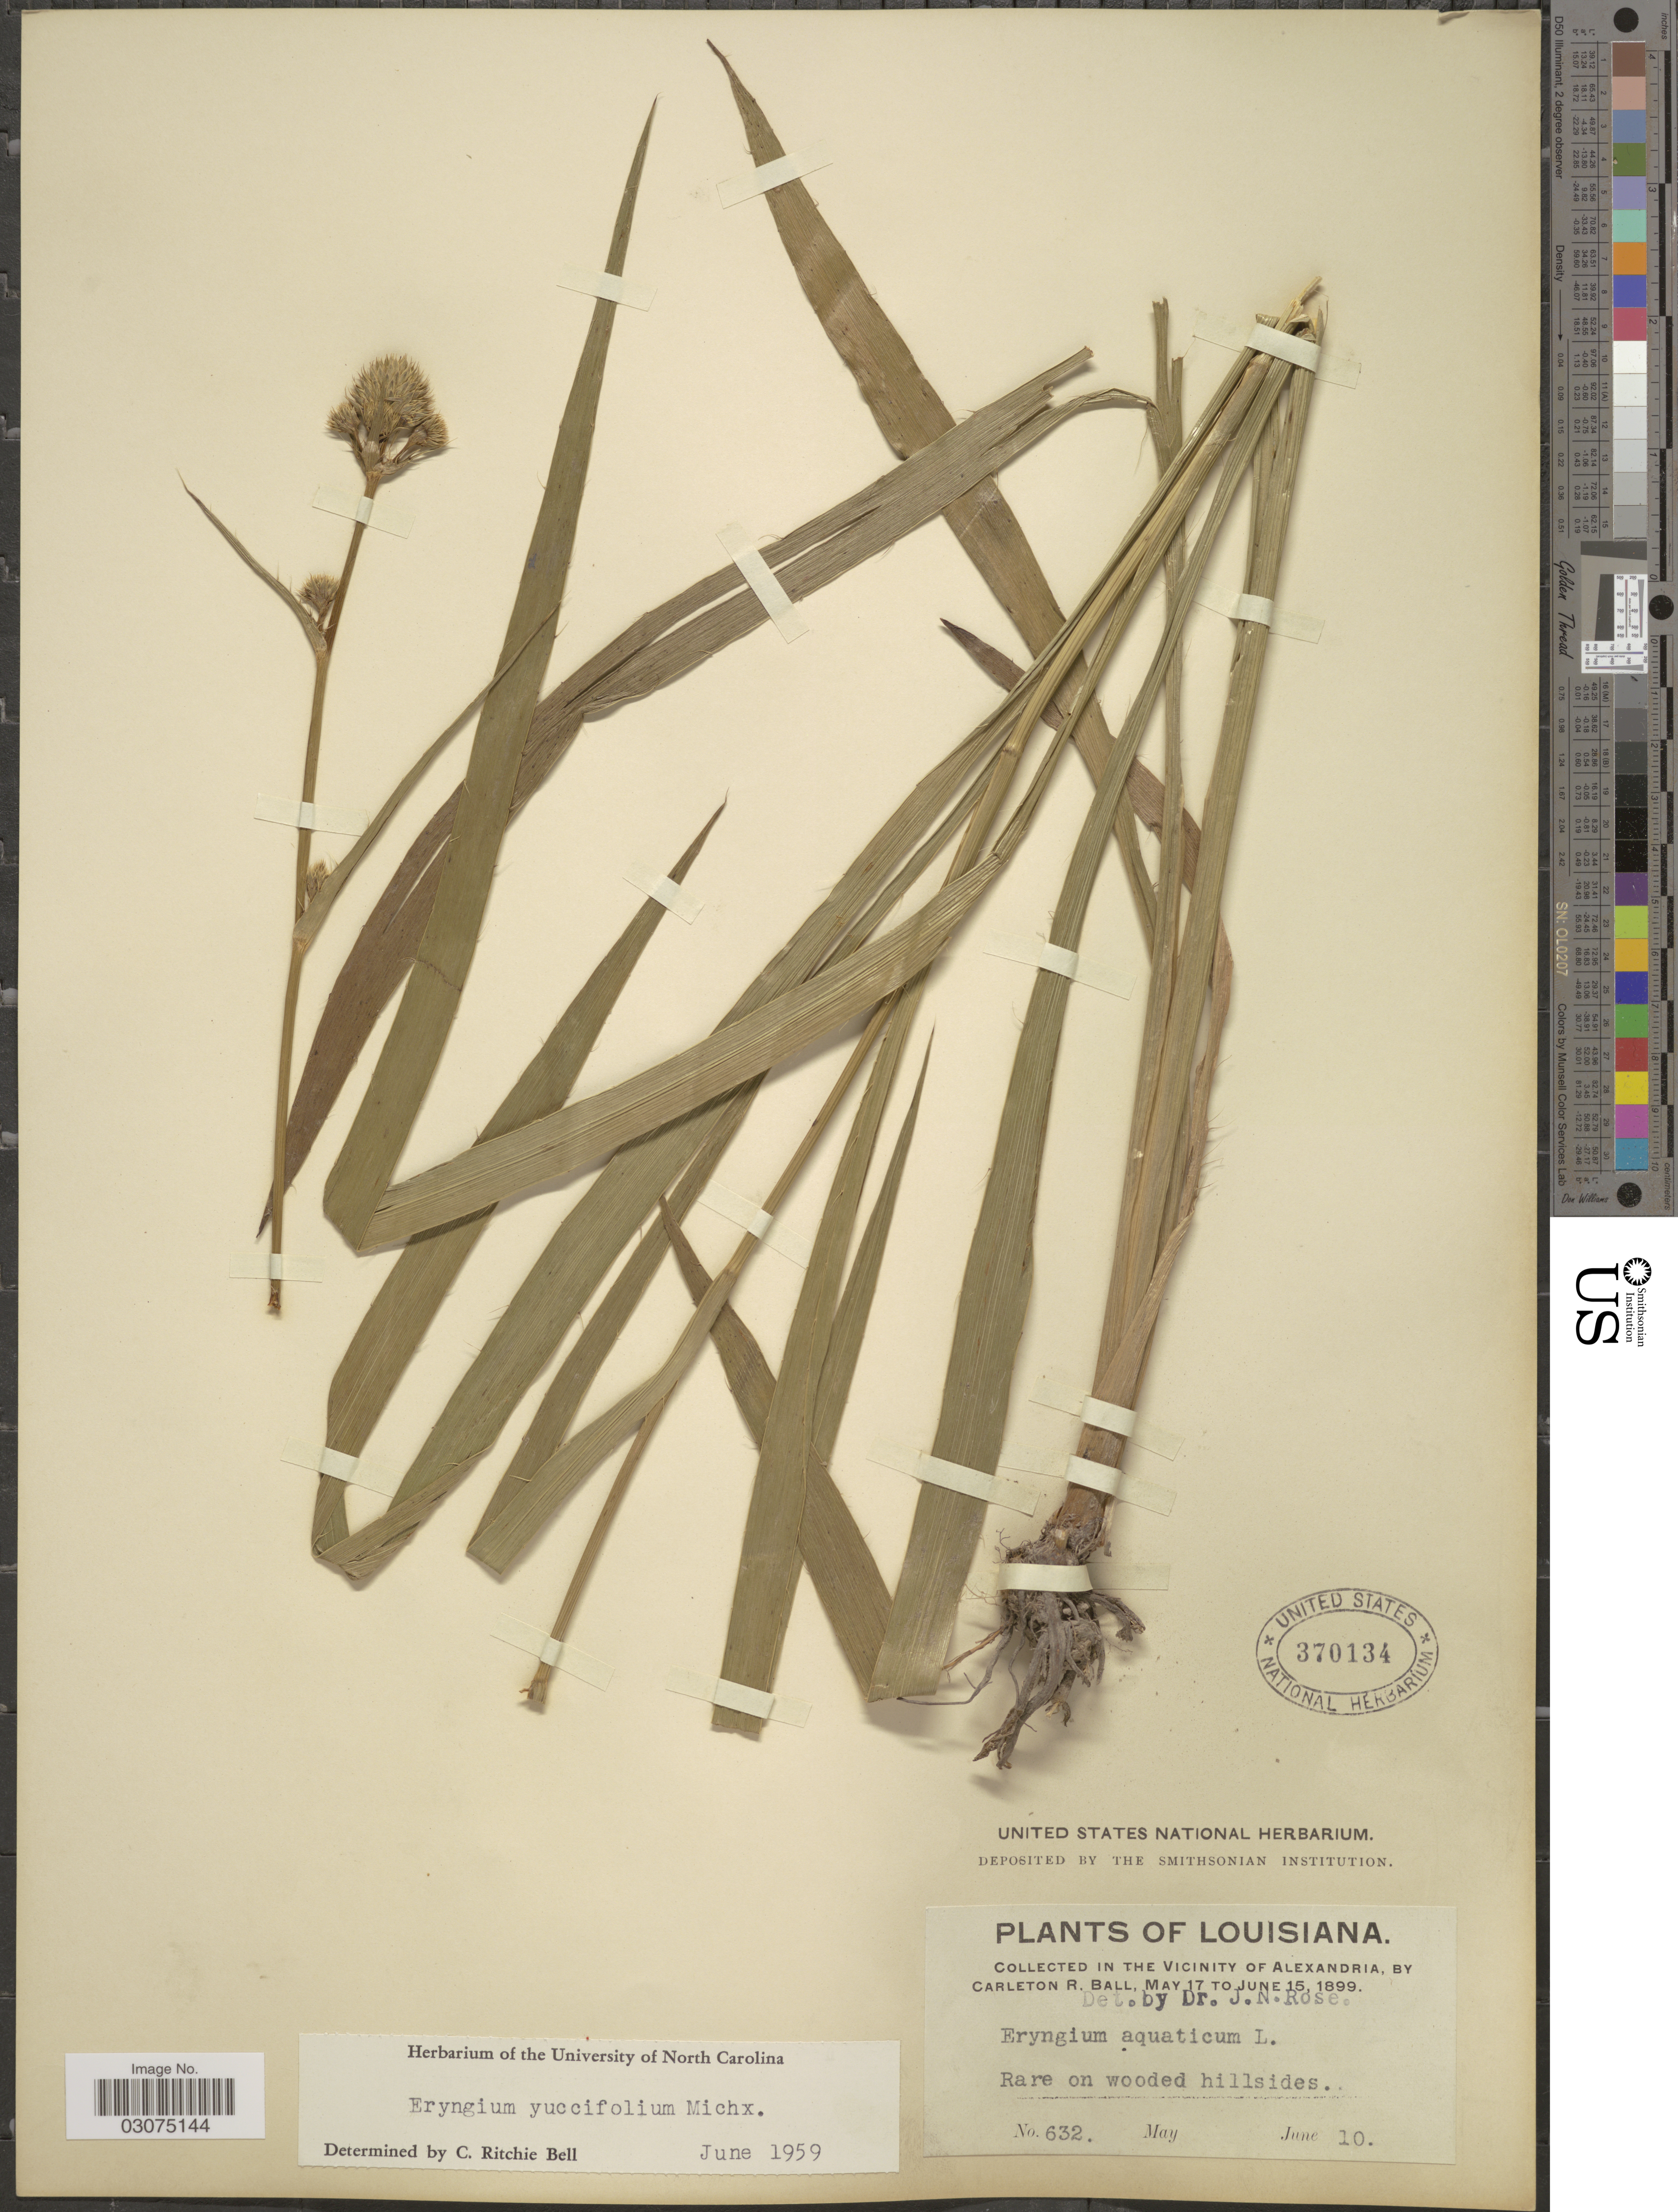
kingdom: Plantae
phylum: Tracheophyta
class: Magnoliopsida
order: Apiales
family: Apiaceae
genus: Eryngium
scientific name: Eryngium yuccifolium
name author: Michx.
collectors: C. R. Ball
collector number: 632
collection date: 1899-06-10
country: United States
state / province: Louisiana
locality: Vicinity of Alexandria.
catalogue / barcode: US 370134